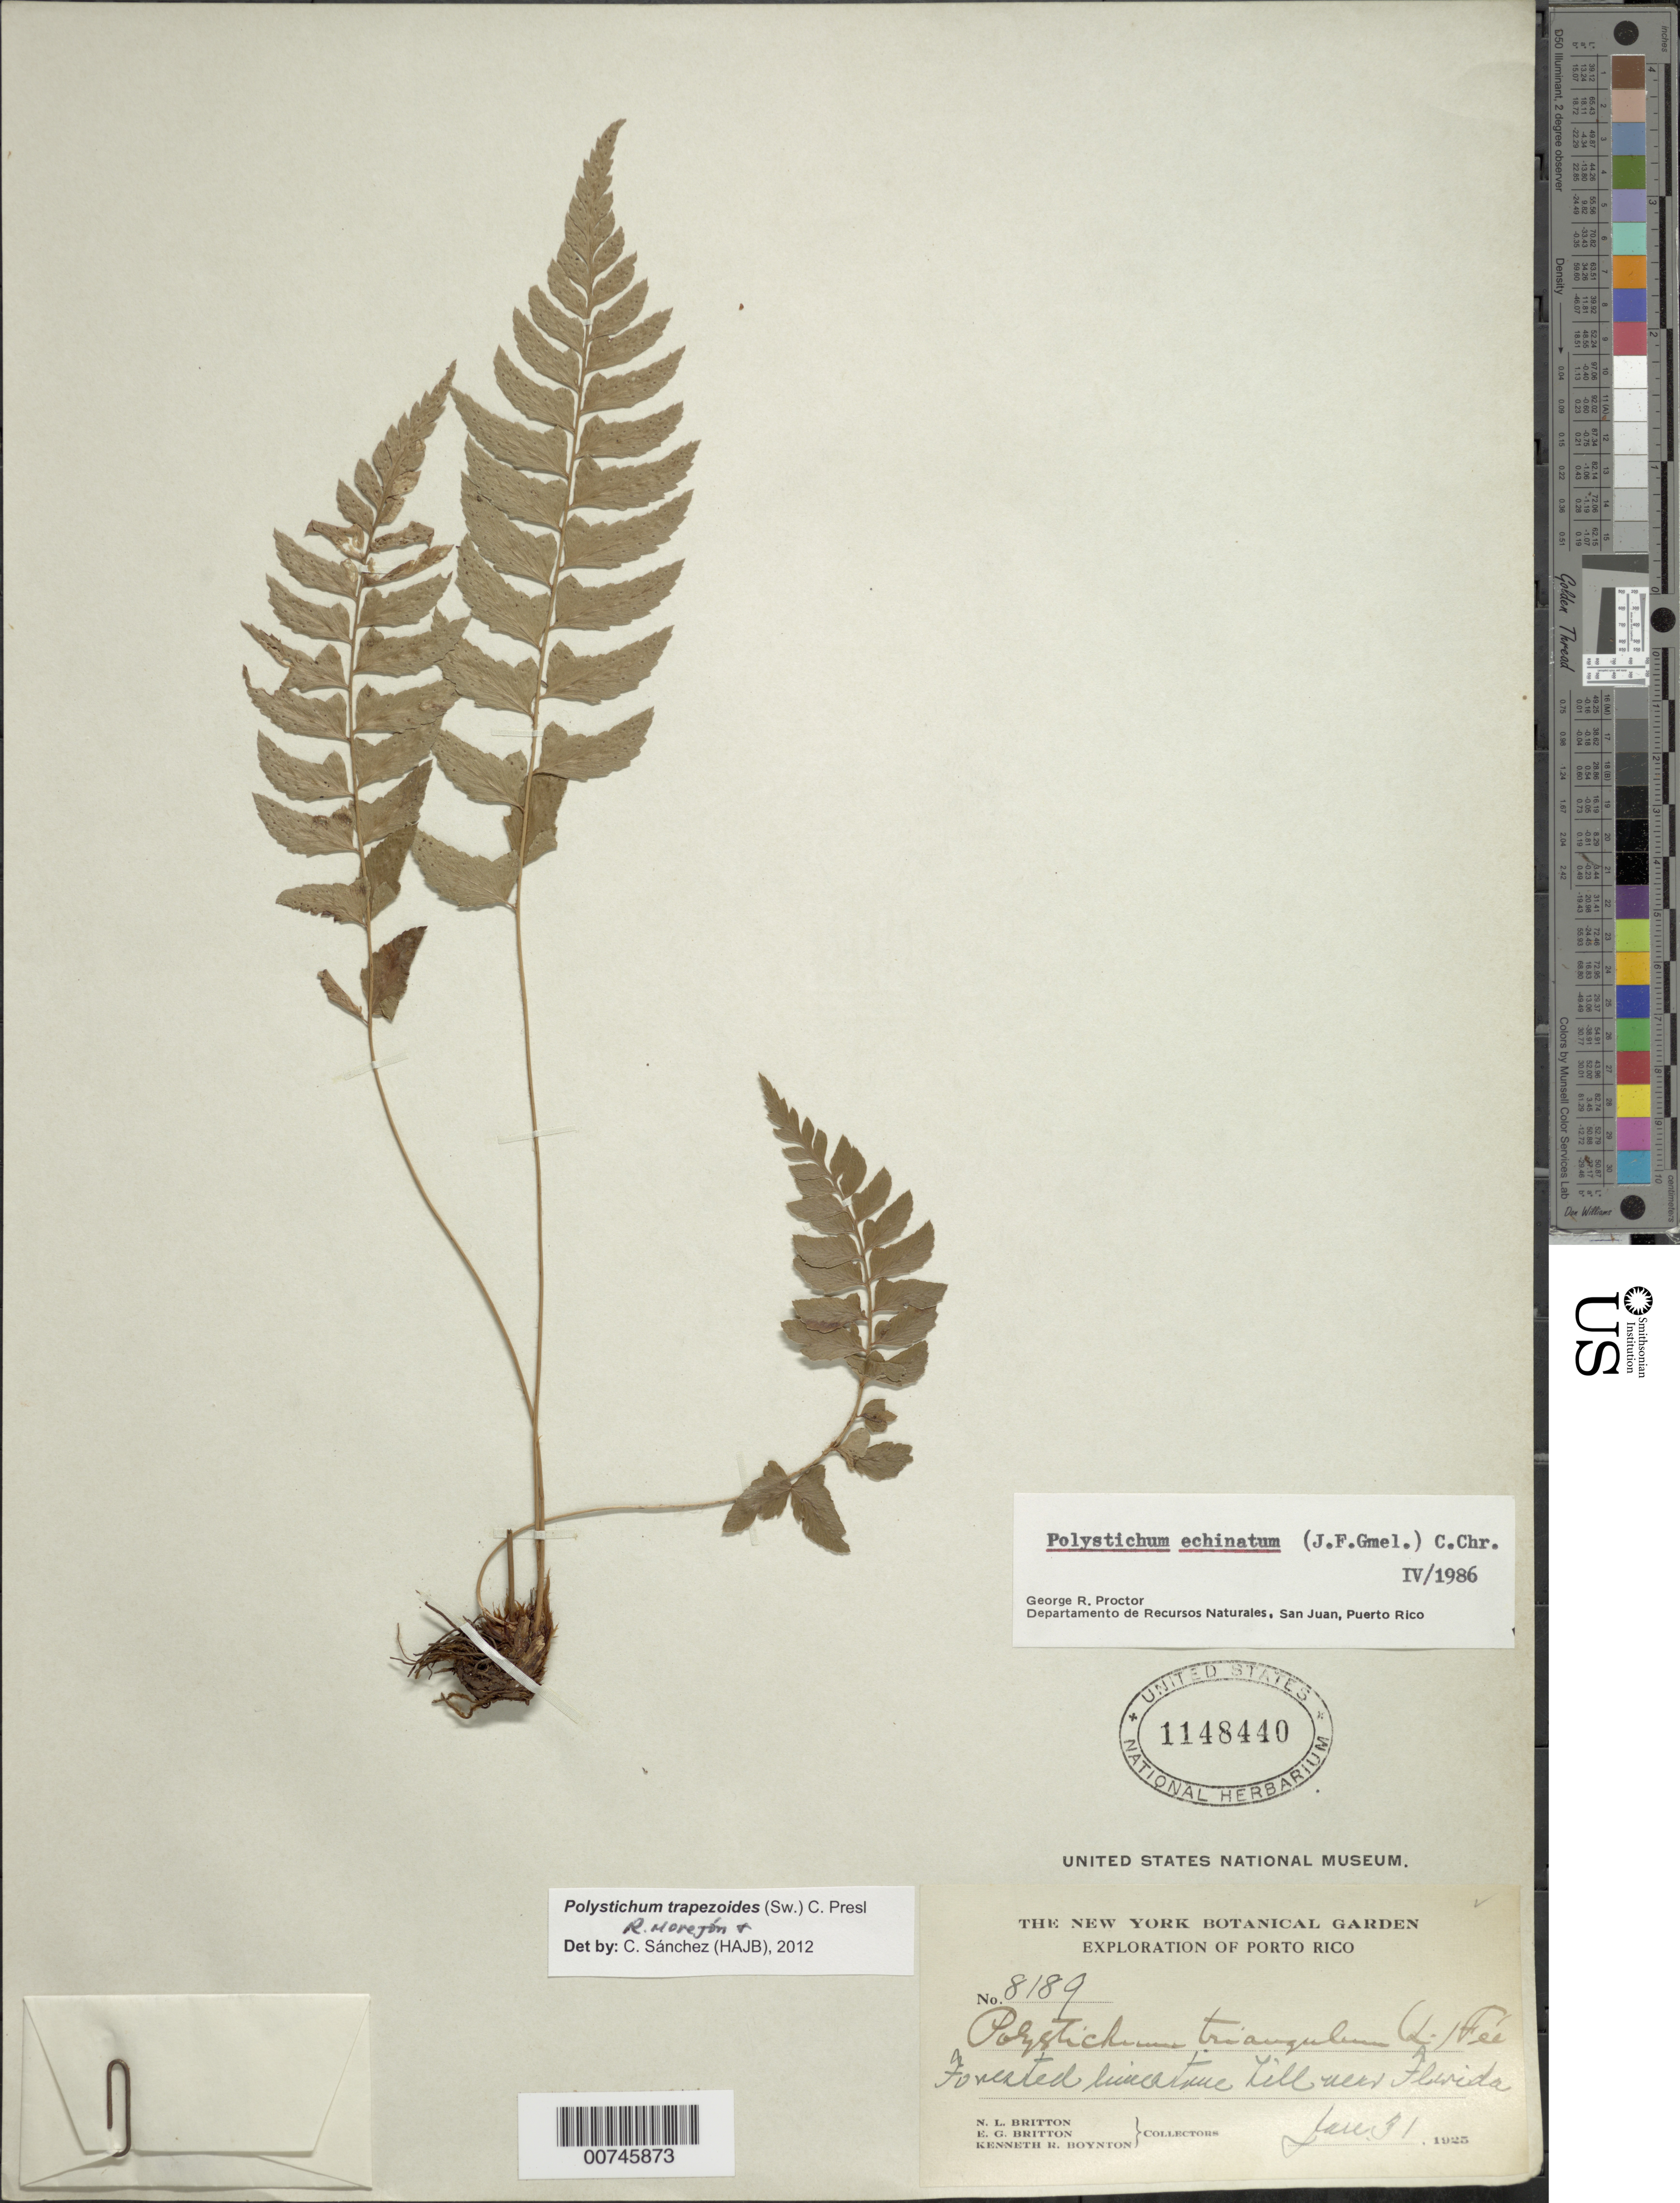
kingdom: Plantae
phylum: Tracheophyta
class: Polypodiopsida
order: Polypodiales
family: Dryopteridaceae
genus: Polystichum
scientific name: Polystichum trapezoides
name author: (Sw.) C. Presl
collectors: N. Britton, E. G. Britton & K. Boyton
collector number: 8189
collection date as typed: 31 Jan 1925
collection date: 1925-01-31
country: Puerto Rico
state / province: Florida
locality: Near Florida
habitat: Forested limestone hill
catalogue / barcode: US 1148440